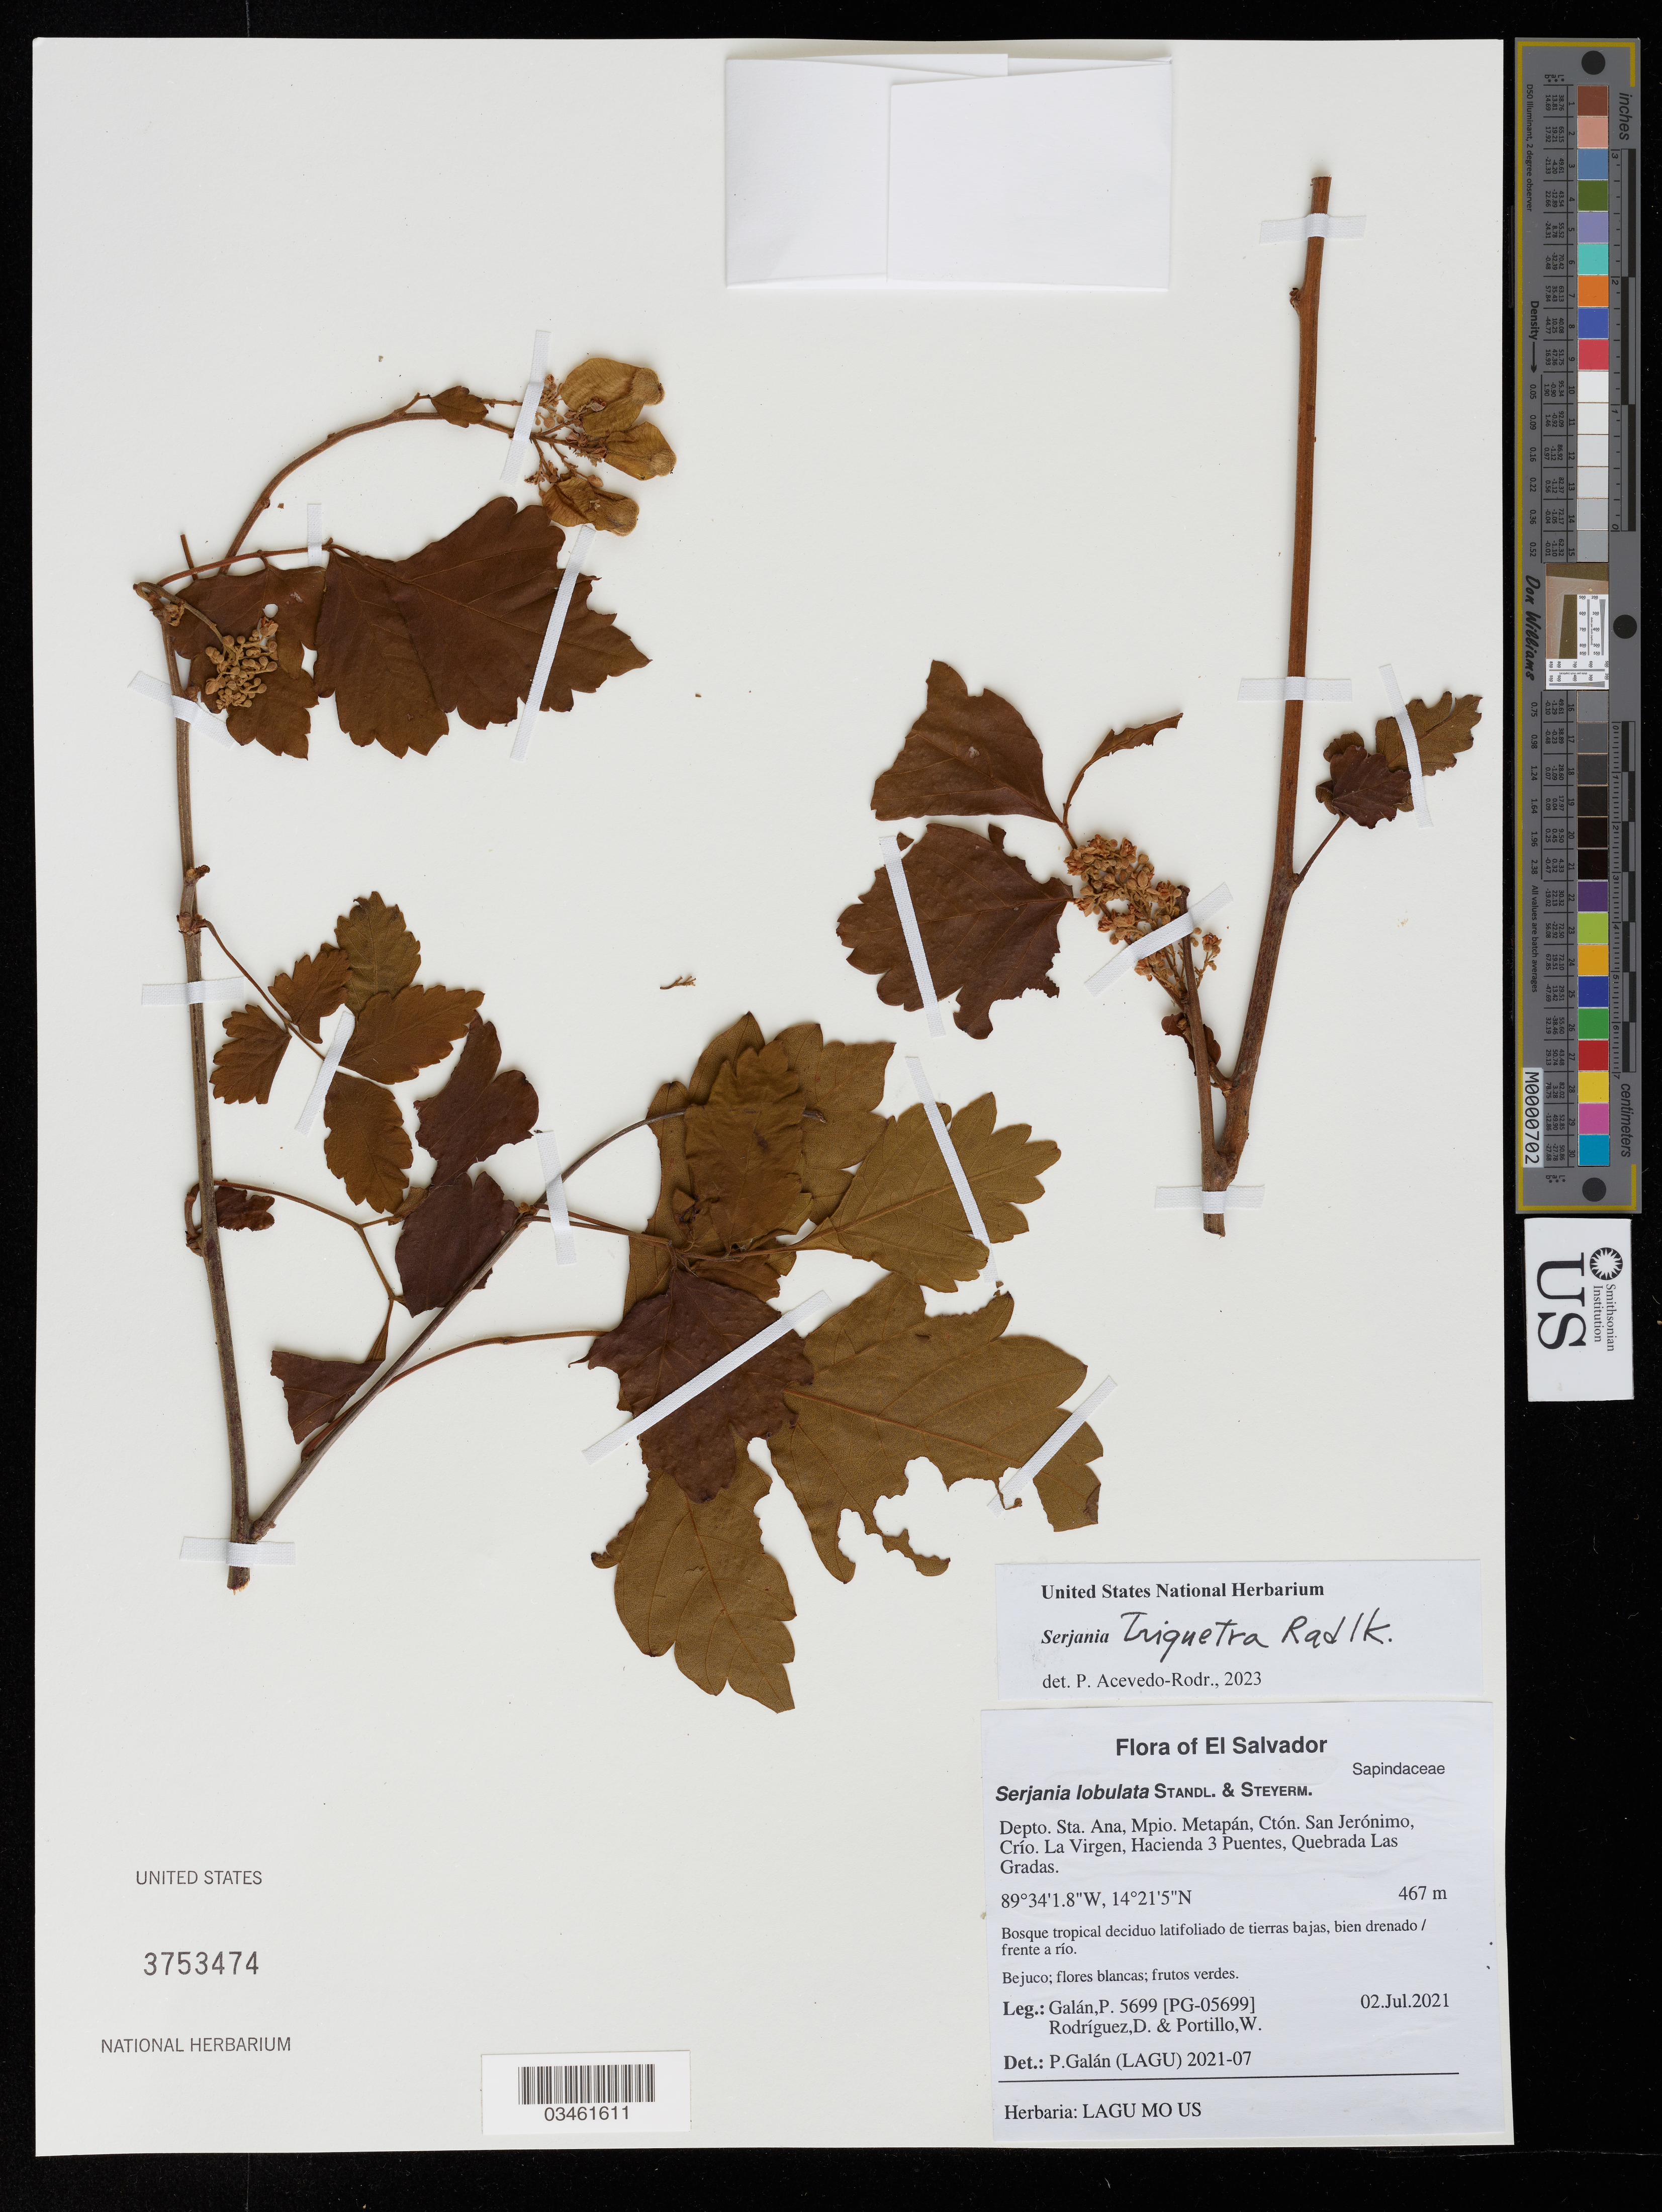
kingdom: Plantae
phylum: Tracheophyta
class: Magnoliopsida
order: Sapindales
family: Sapindaceae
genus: Serjania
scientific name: Serjania lobulata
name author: Standl. & Steyerm.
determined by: Acevedo-Rodriguez, P., (US), Smithsonian Institution - National Museum of Natural History (UNITED STATES)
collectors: P. Galan, D. Rodriguez & W. Portillo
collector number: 5699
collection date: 2021-07-02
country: El Salvador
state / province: Santa Ana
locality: Depto. Sta. Ana, Mpio. Metapán, Ctón. San Jerónimo, Crío. La Virgen, Hacienda 3 Puentes, Quebrada Las Gradas.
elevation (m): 467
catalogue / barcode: US 3753474